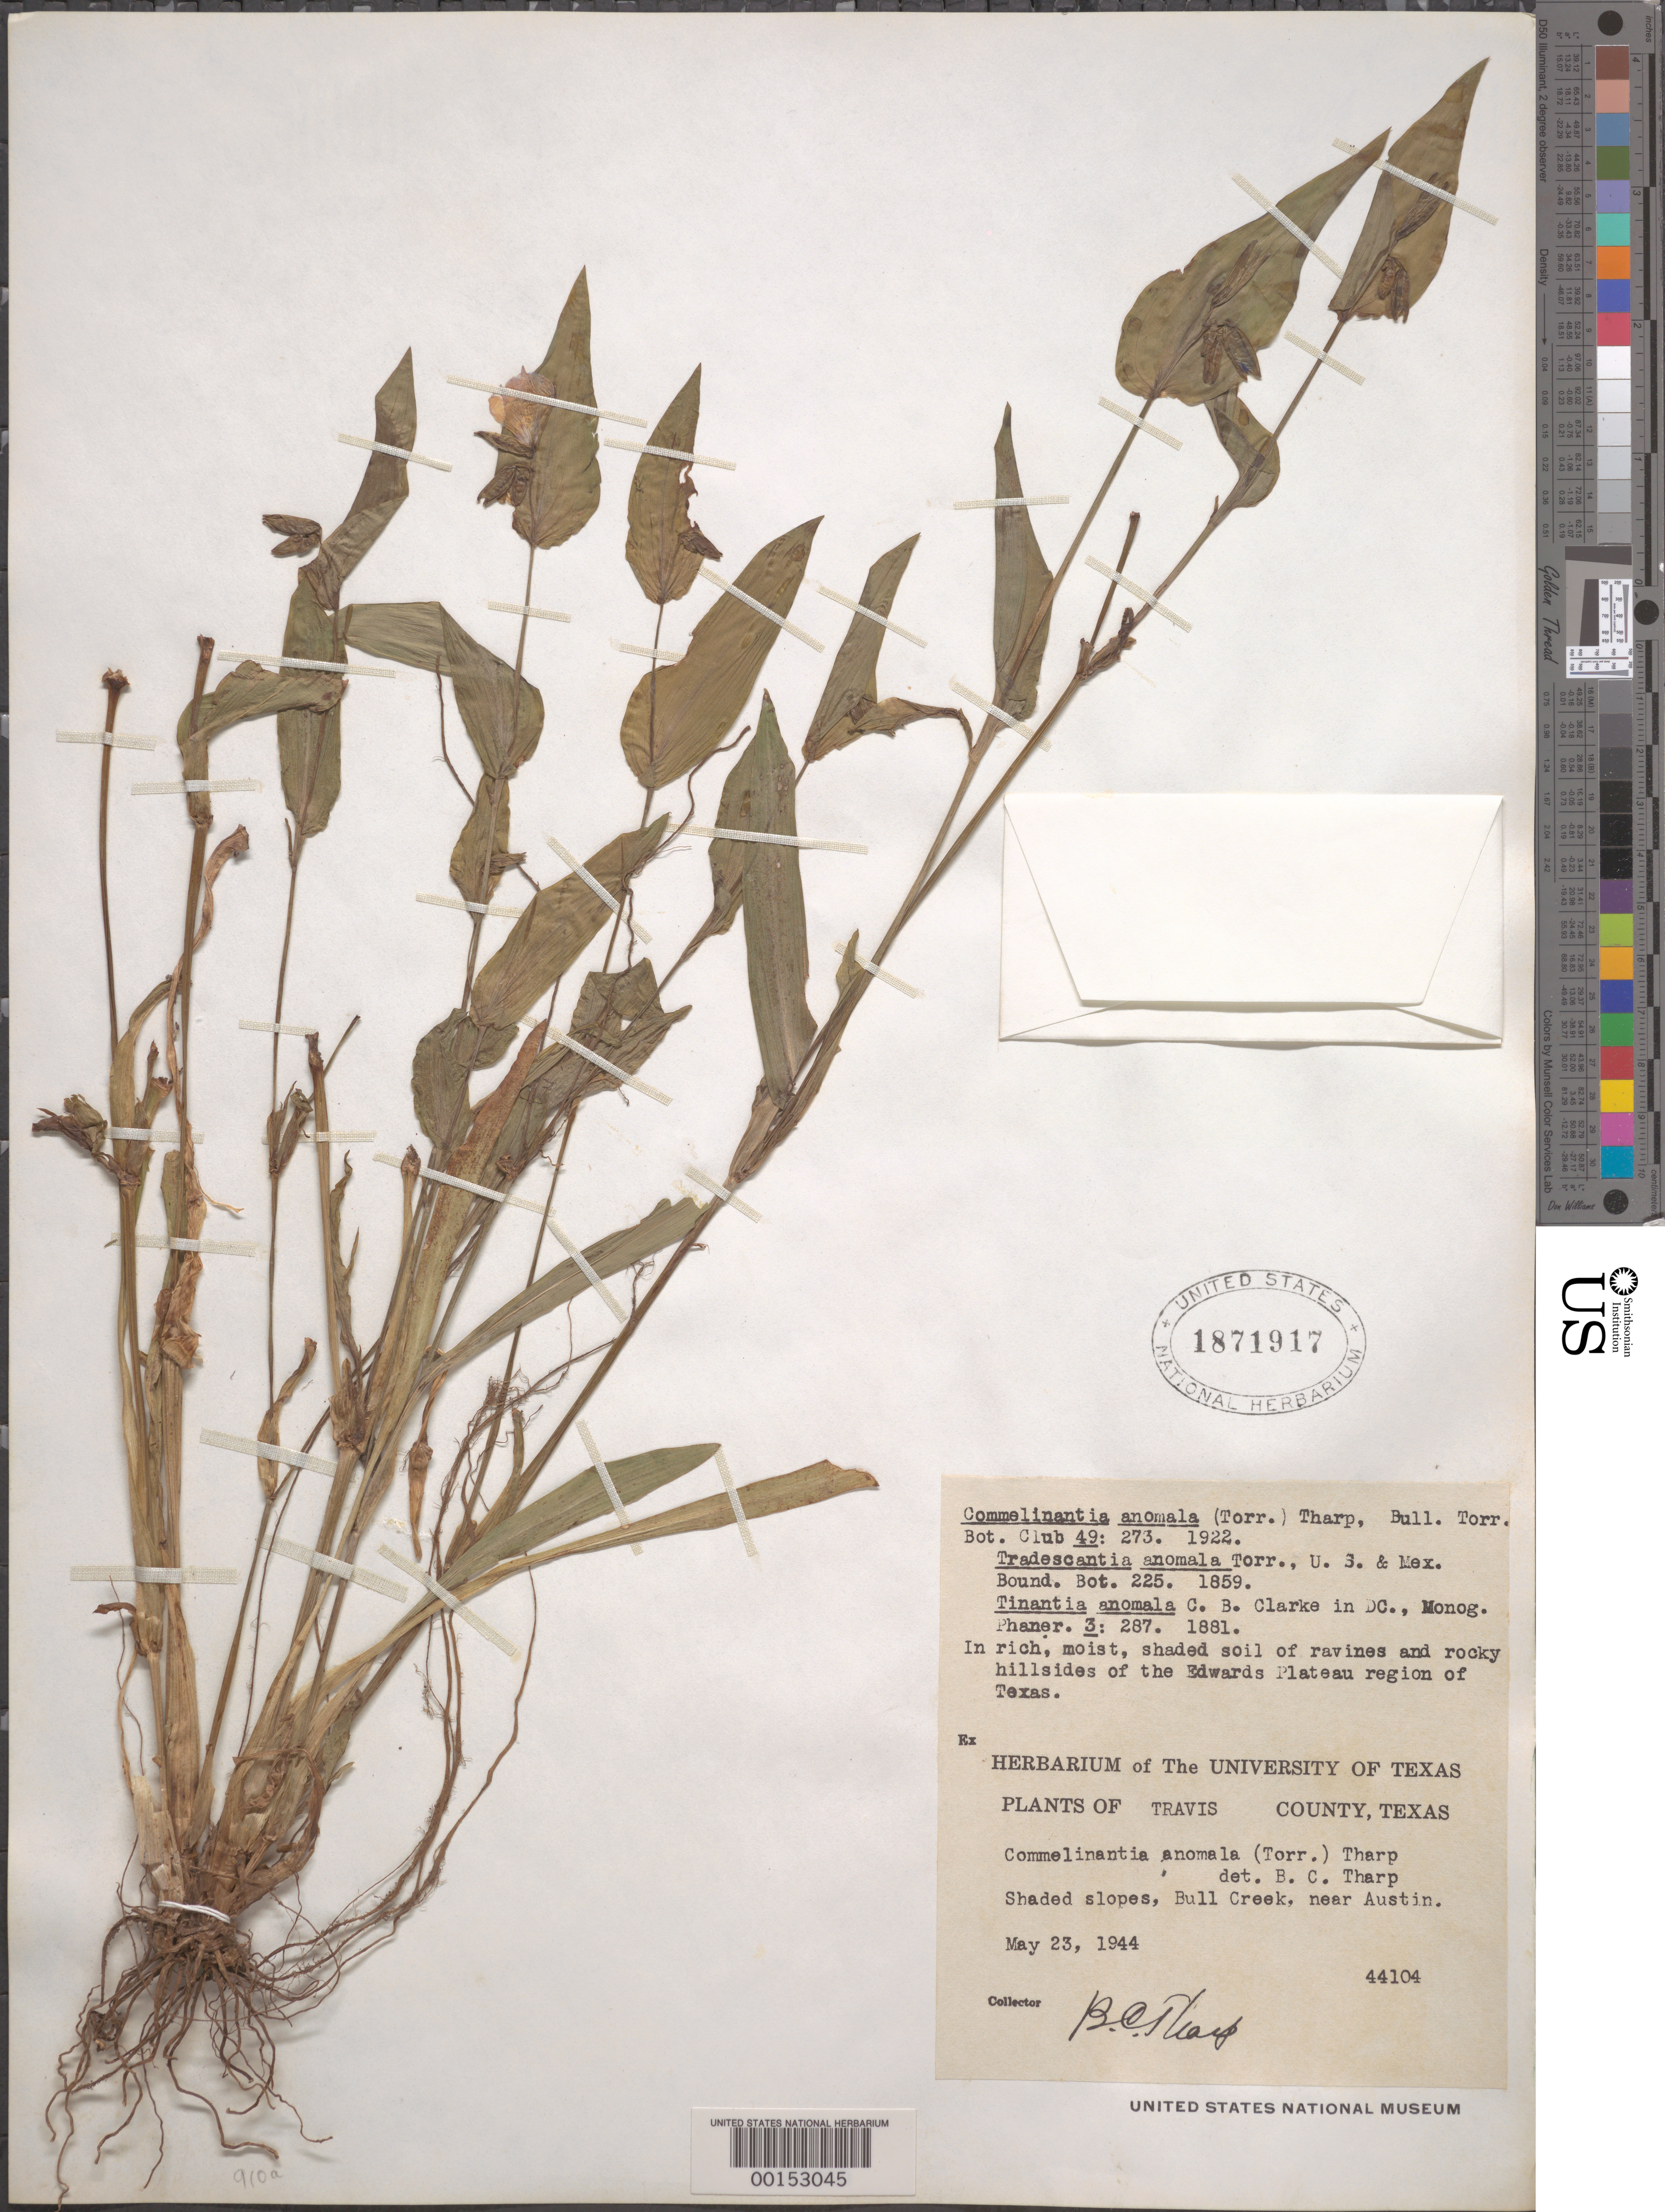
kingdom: Plantae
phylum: Tracheophyta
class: Liliopsida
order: Commelinales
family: Commelinaceae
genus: Tinantia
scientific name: Tinantia anomala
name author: (Torr.) C.B. Clarke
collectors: B. C. Tharp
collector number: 44104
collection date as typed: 23 May 1944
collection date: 1944-05-23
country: United States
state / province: Texas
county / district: Travis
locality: Edwards plateau, bull creek, near austin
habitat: Rich, moist soil; ravine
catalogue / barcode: US 1871917